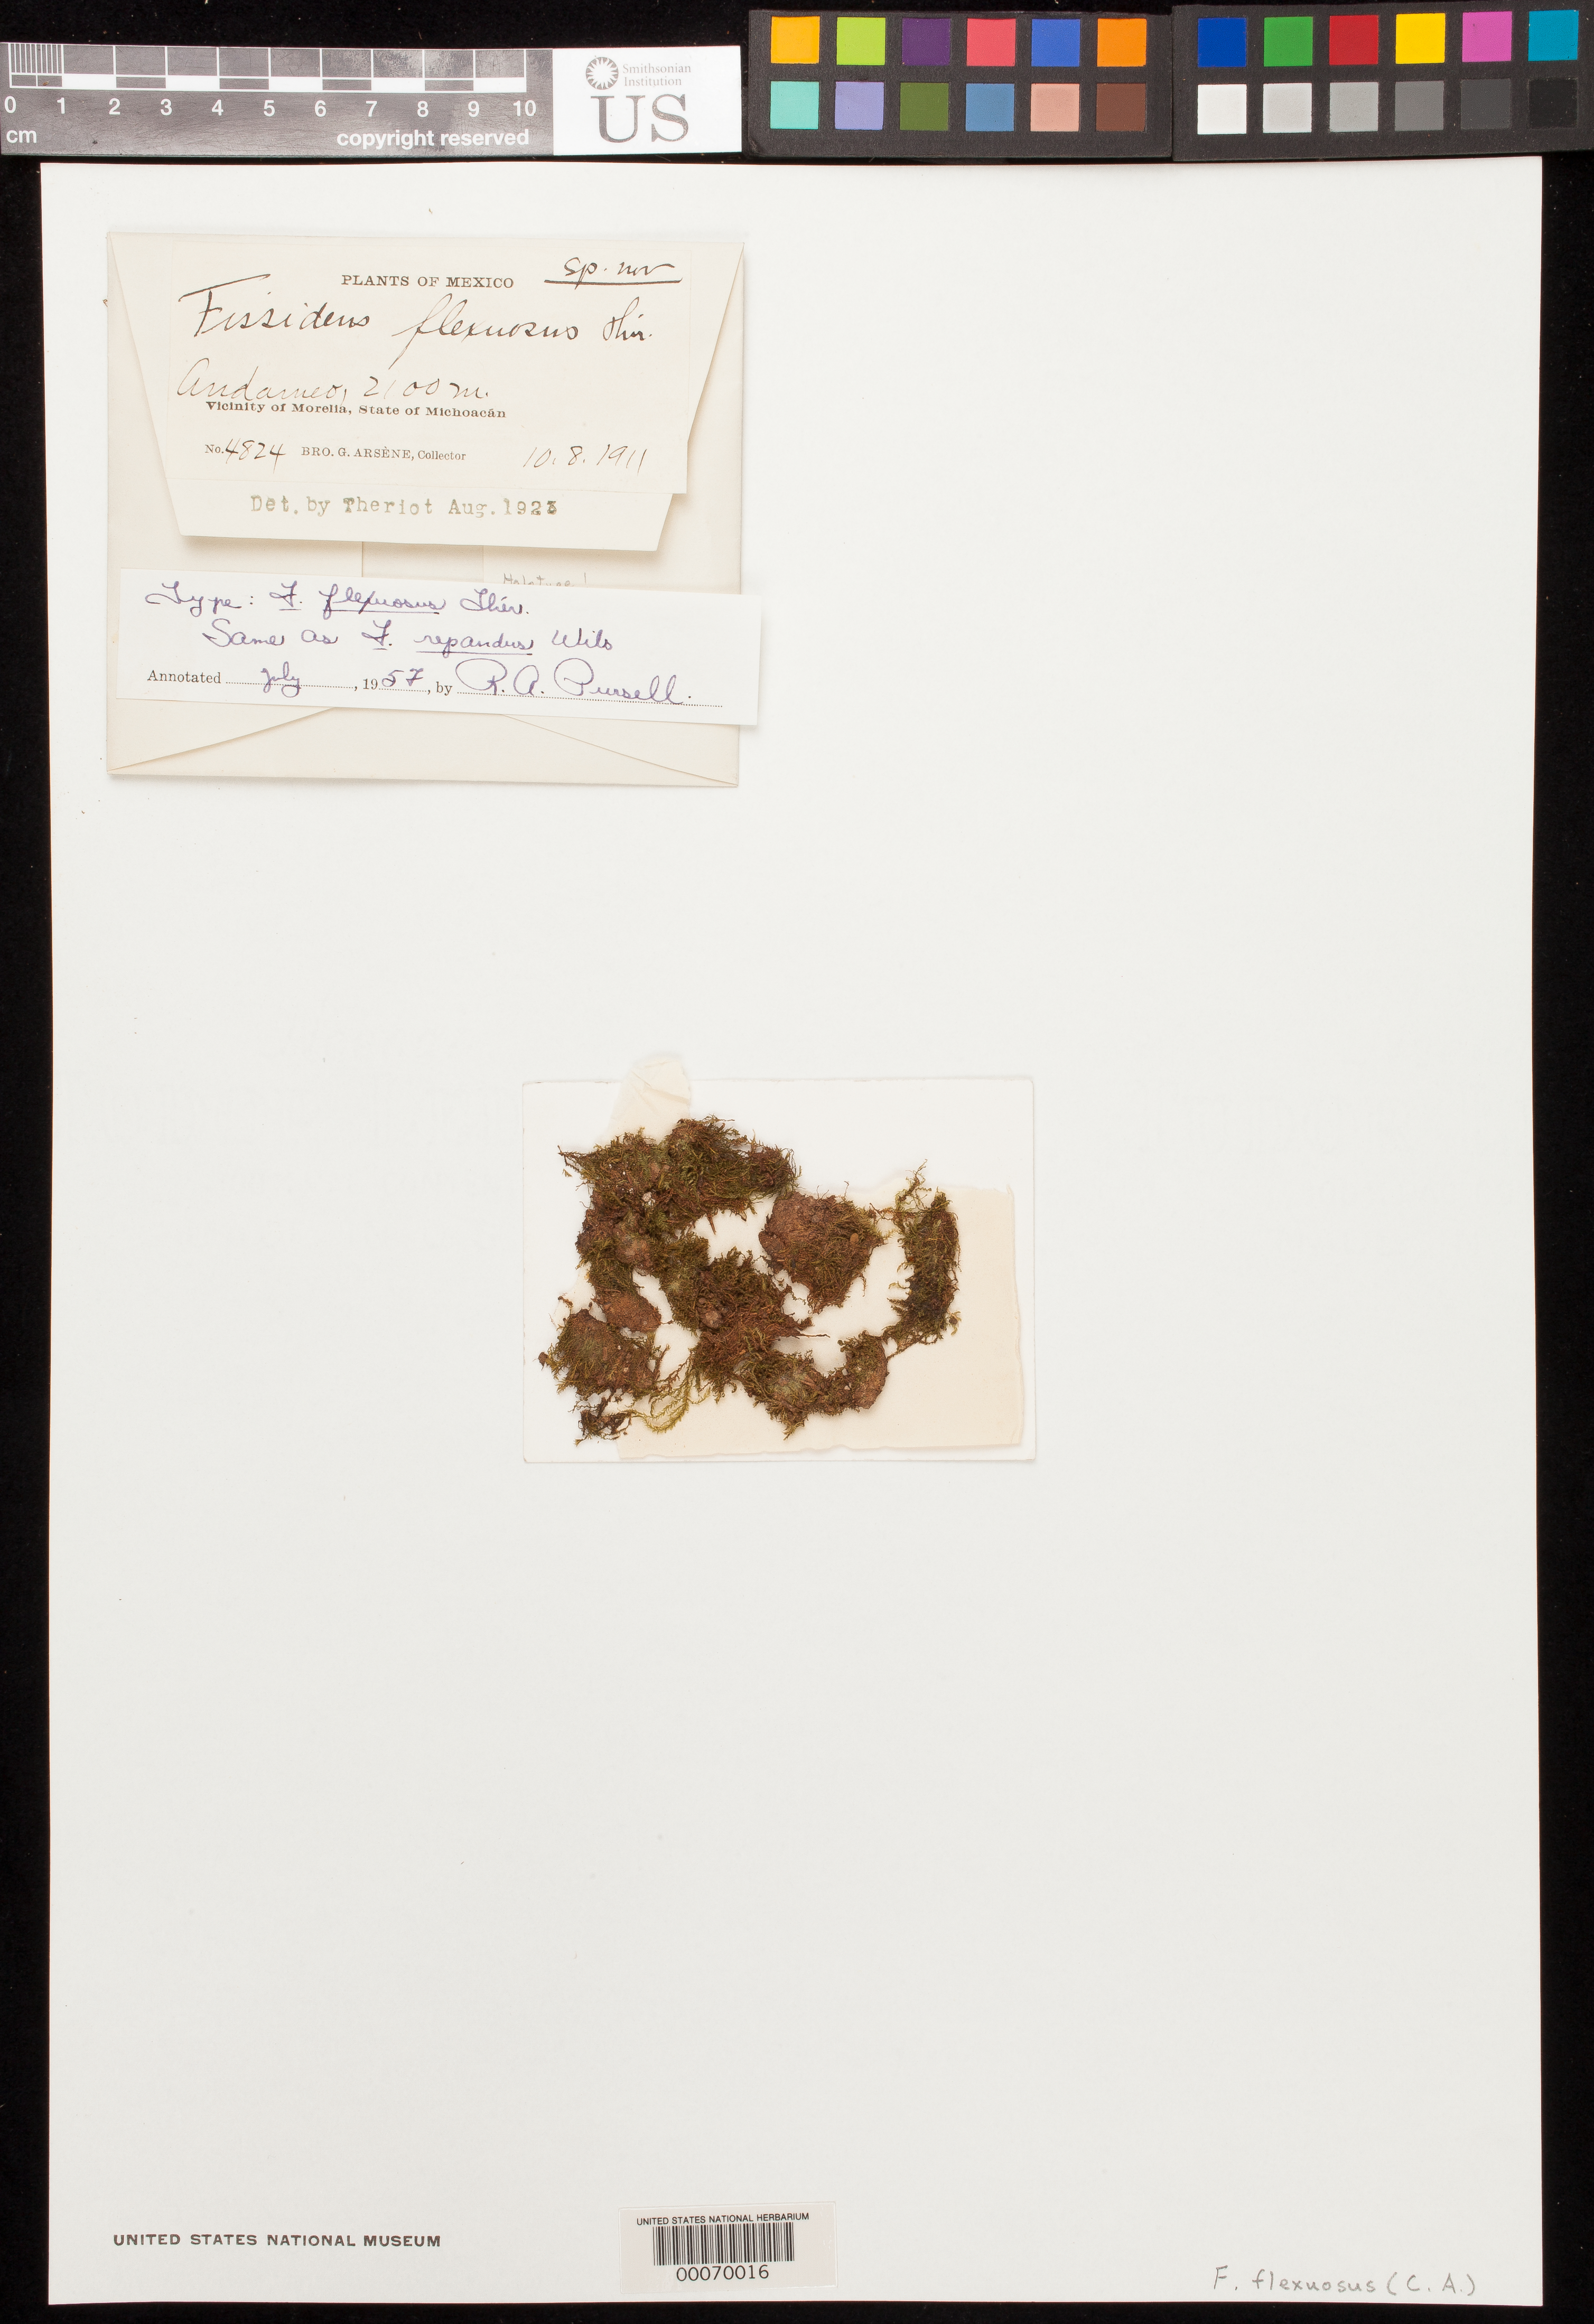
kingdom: Plantae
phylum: Bryophyta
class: Bryopsida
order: Dicranales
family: Fissidentaceae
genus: Fissidens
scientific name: Fissidens flexuosus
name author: Thér.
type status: Holotype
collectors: Bro. G. Arsène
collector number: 4824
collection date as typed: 10 Aug 1911 or 08 Oct 1911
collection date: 1911-08-10 or 1911-10-08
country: Mexico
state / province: Michoacán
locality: Vicinity of Morelia.